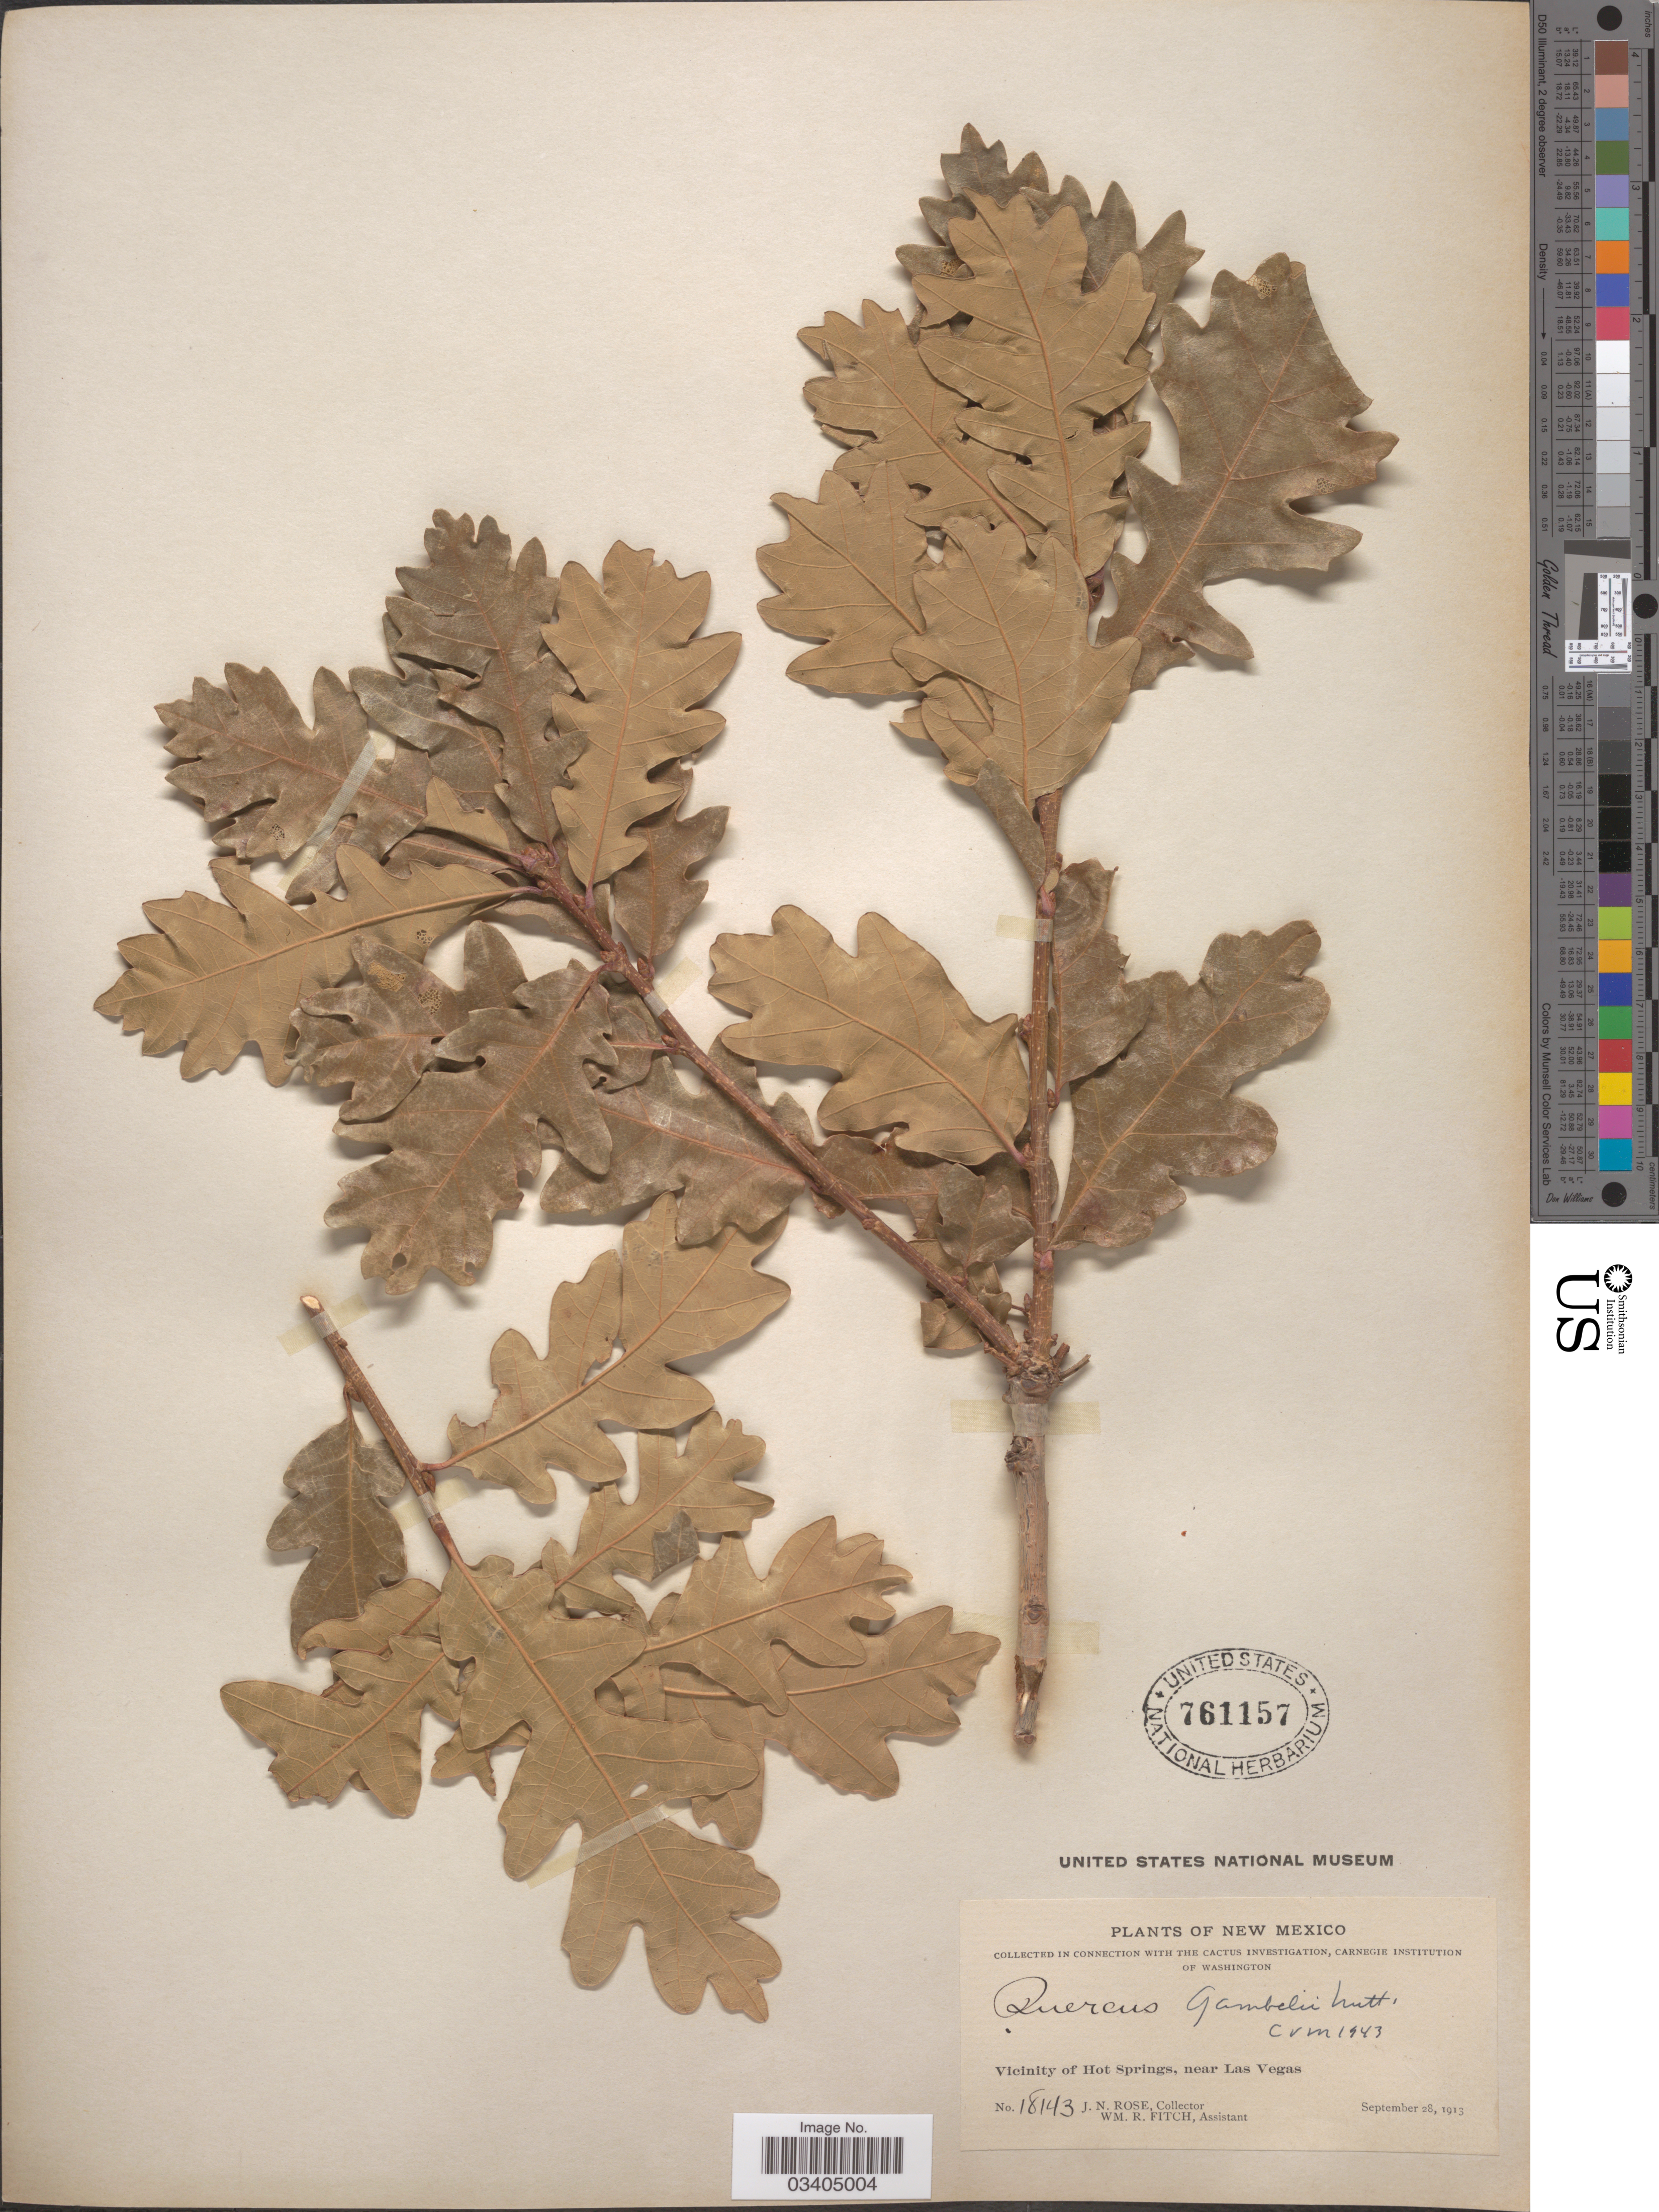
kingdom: Plantae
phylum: Tracheophyta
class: Magnoliopsida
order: Fagales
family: Fagaceae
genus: Quercus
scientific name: Quercus gambelii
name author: Nutt.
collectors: J. N. Rose & W. R. Fitch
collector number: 18143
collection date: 1913-09-28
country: United States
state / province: New Mexico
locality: Vicinity of Hot Springs, near Las Vegas.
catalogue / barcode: US 761157